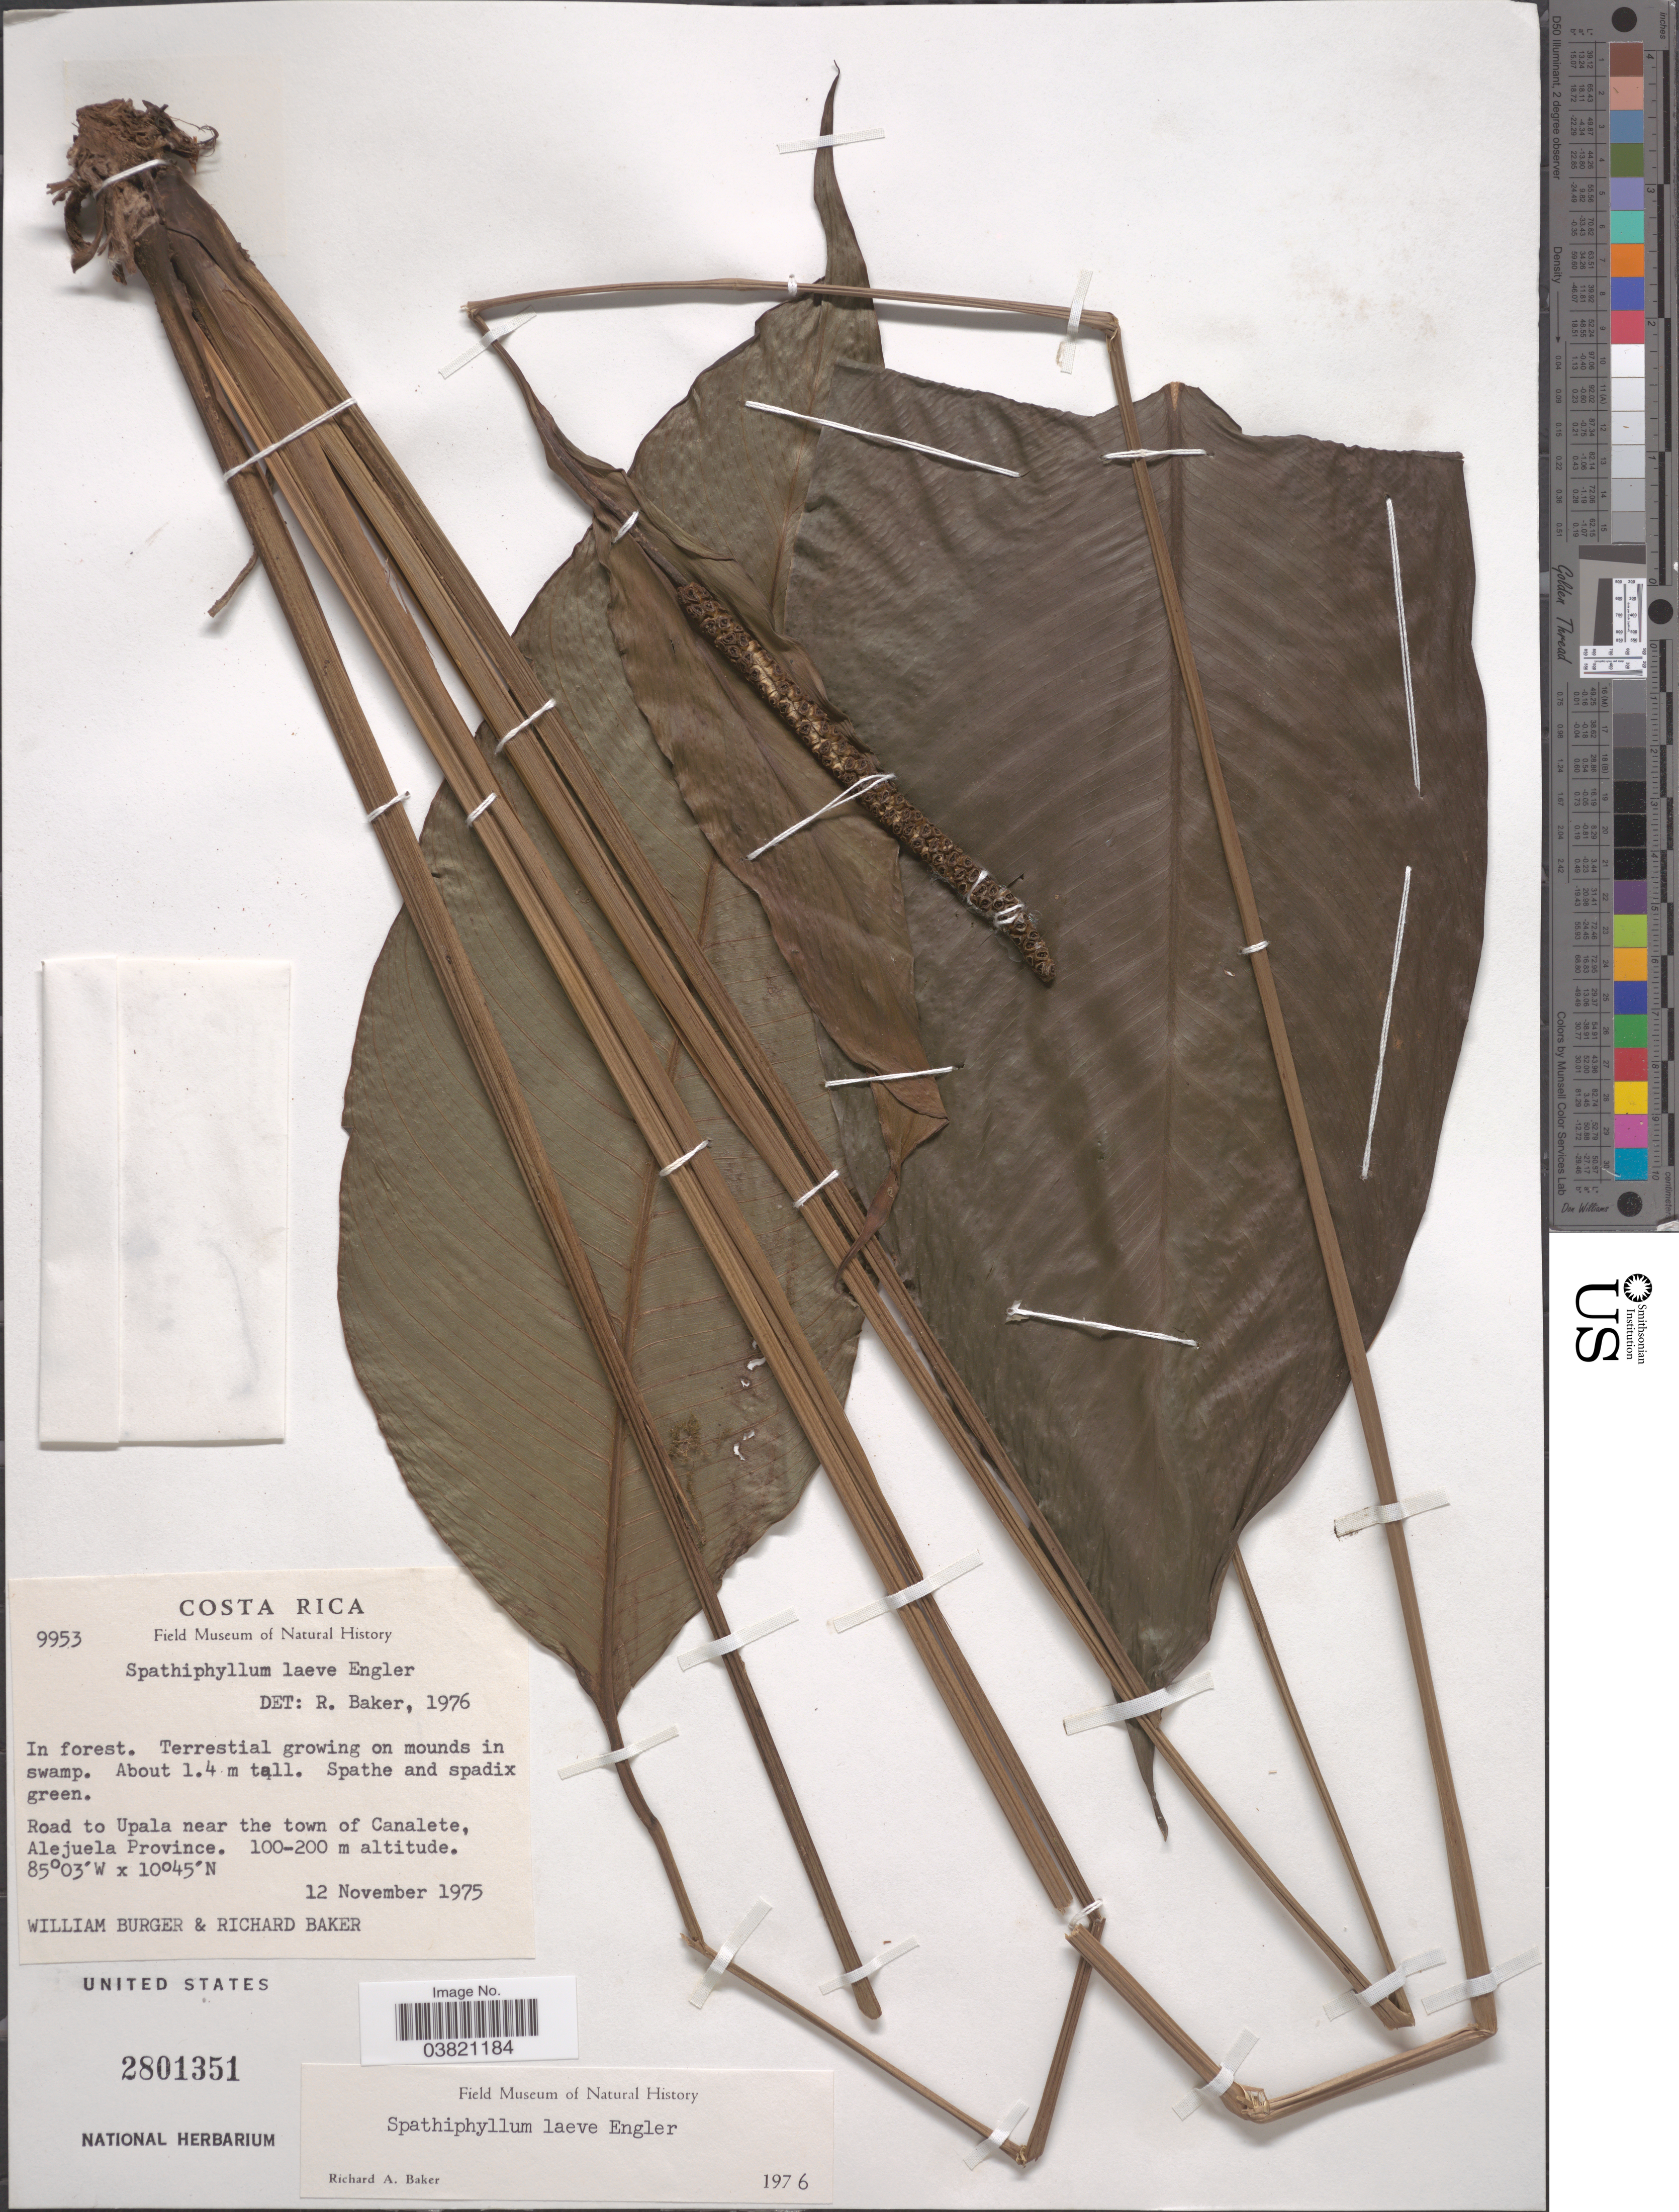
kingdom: Plantae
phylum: Tracheophyta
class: Liliopsida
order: Alismatales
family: Araceae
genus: Spathiphyllum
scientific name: Spathiphyllum laeve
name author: Engl.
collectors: W. Burger & R. A. Baker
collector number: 9953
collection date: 1975-11-12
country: Costa Rica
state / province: Alajuela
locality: Road to Upala near the town of Canalete.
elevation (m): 100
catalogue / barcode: US 2801351